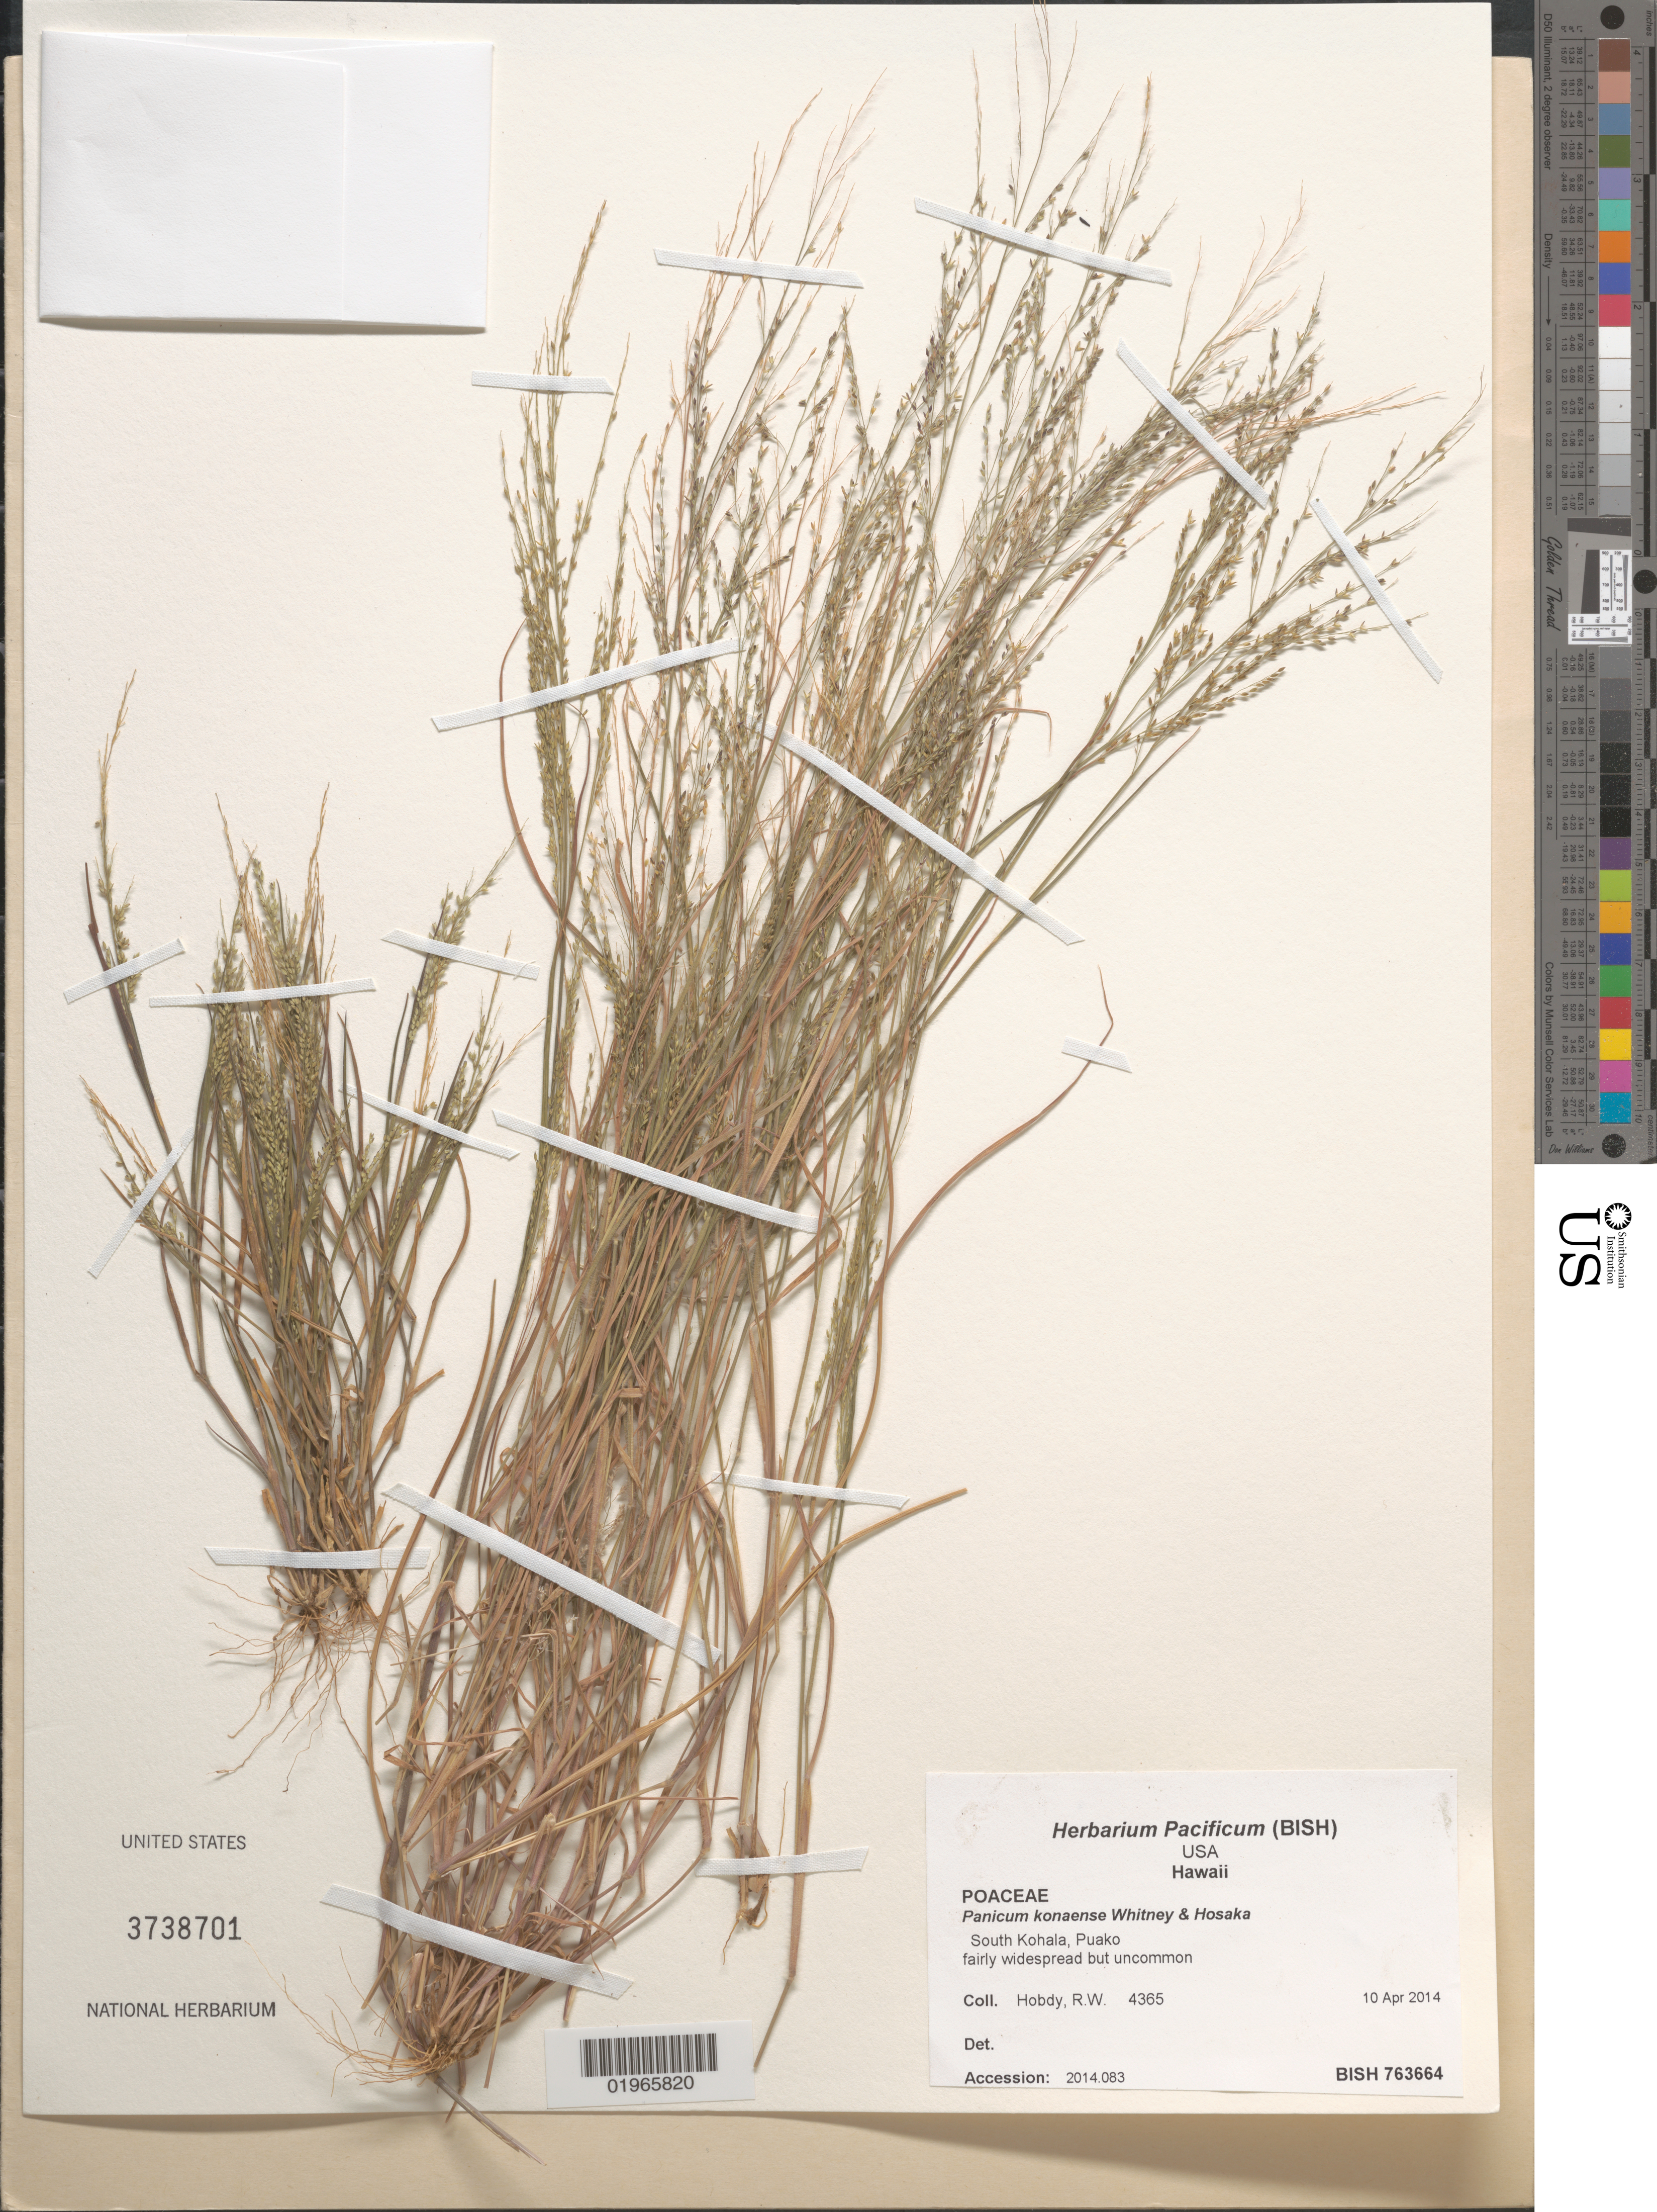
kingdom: Plantae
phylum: Tracheophyta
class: Liliopsida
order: Poales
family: Poaceae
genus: Panicum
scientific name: Panicum konaense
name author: Whitney & Hosaka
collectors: R. Hobdy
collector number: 4365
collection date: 2014-04-10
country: United States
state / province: Hawaii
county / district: Hawaii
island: Hawaii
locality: South Kohala, Puako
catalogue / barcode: US 3738701